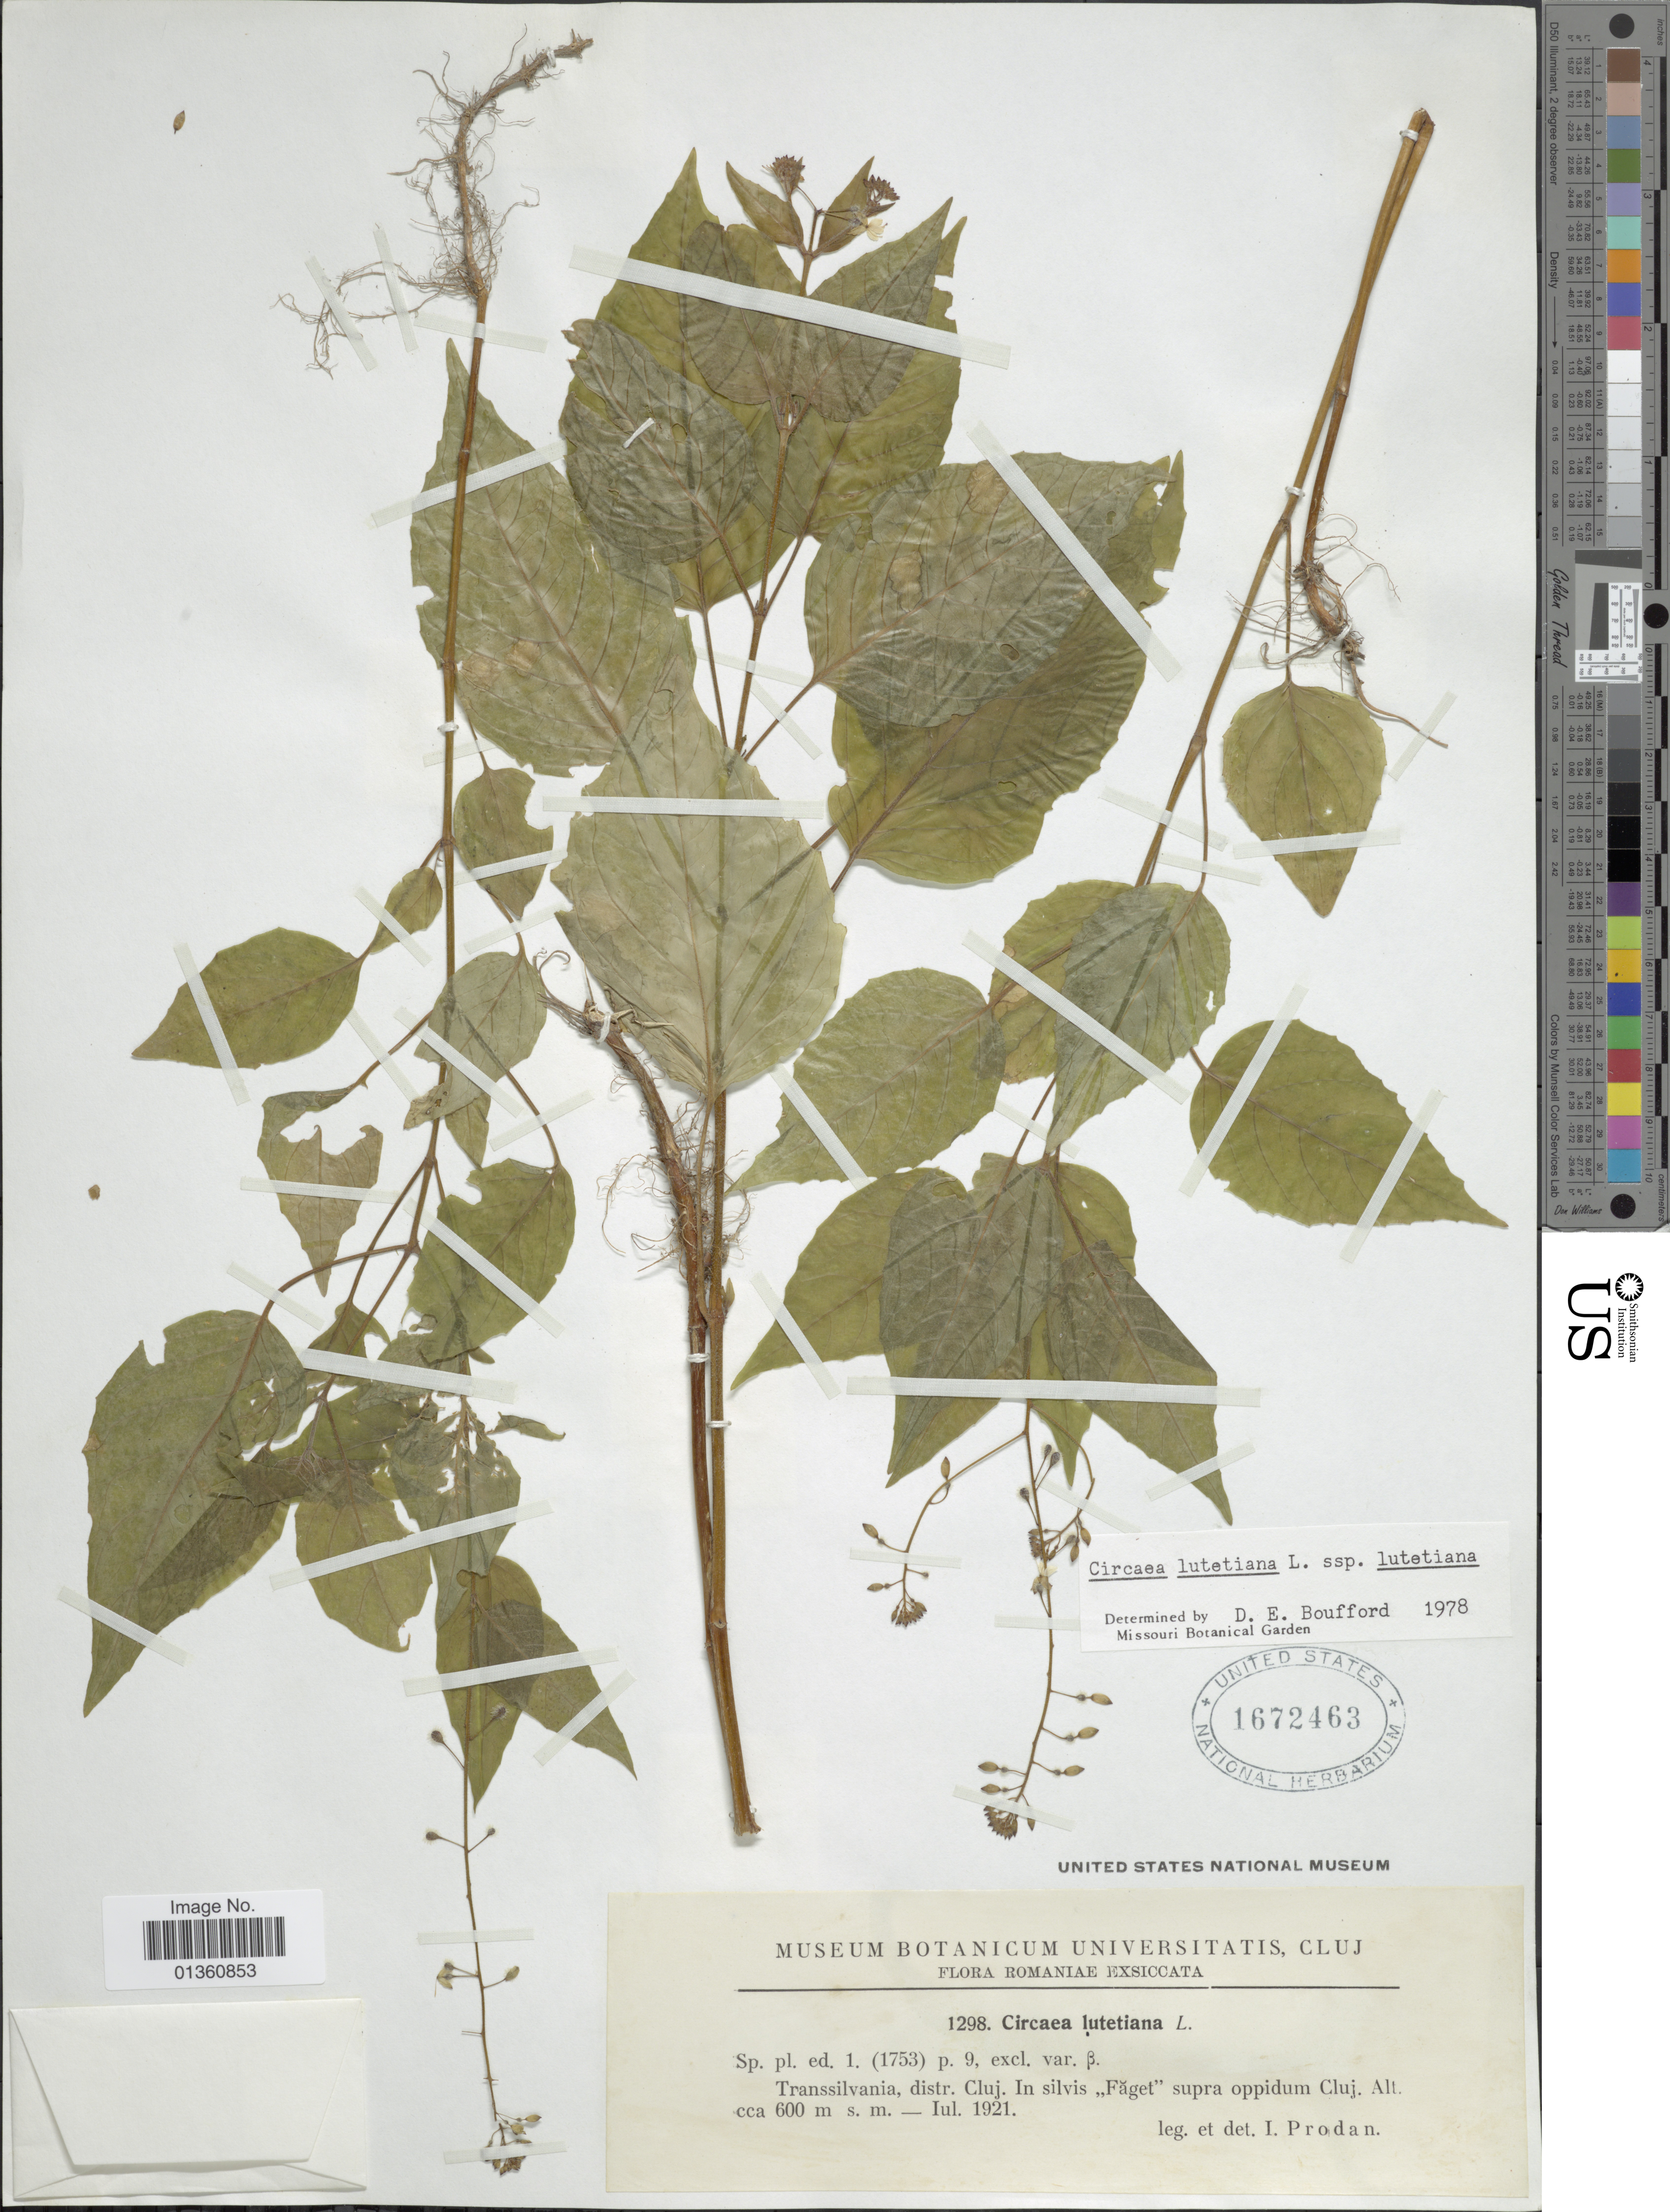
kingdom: Plantae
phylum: Tracheophyta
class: Magnoliopsida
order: Myrtales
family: Onagraceae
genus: Circaea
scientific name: Circaea lutetiana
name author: L.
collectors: J. Prodan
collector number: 1298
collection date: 1921-07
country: Romania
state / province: Cluj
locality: Transsilvania. In silvis "Faget"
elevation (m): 600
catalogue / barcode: US 1672463